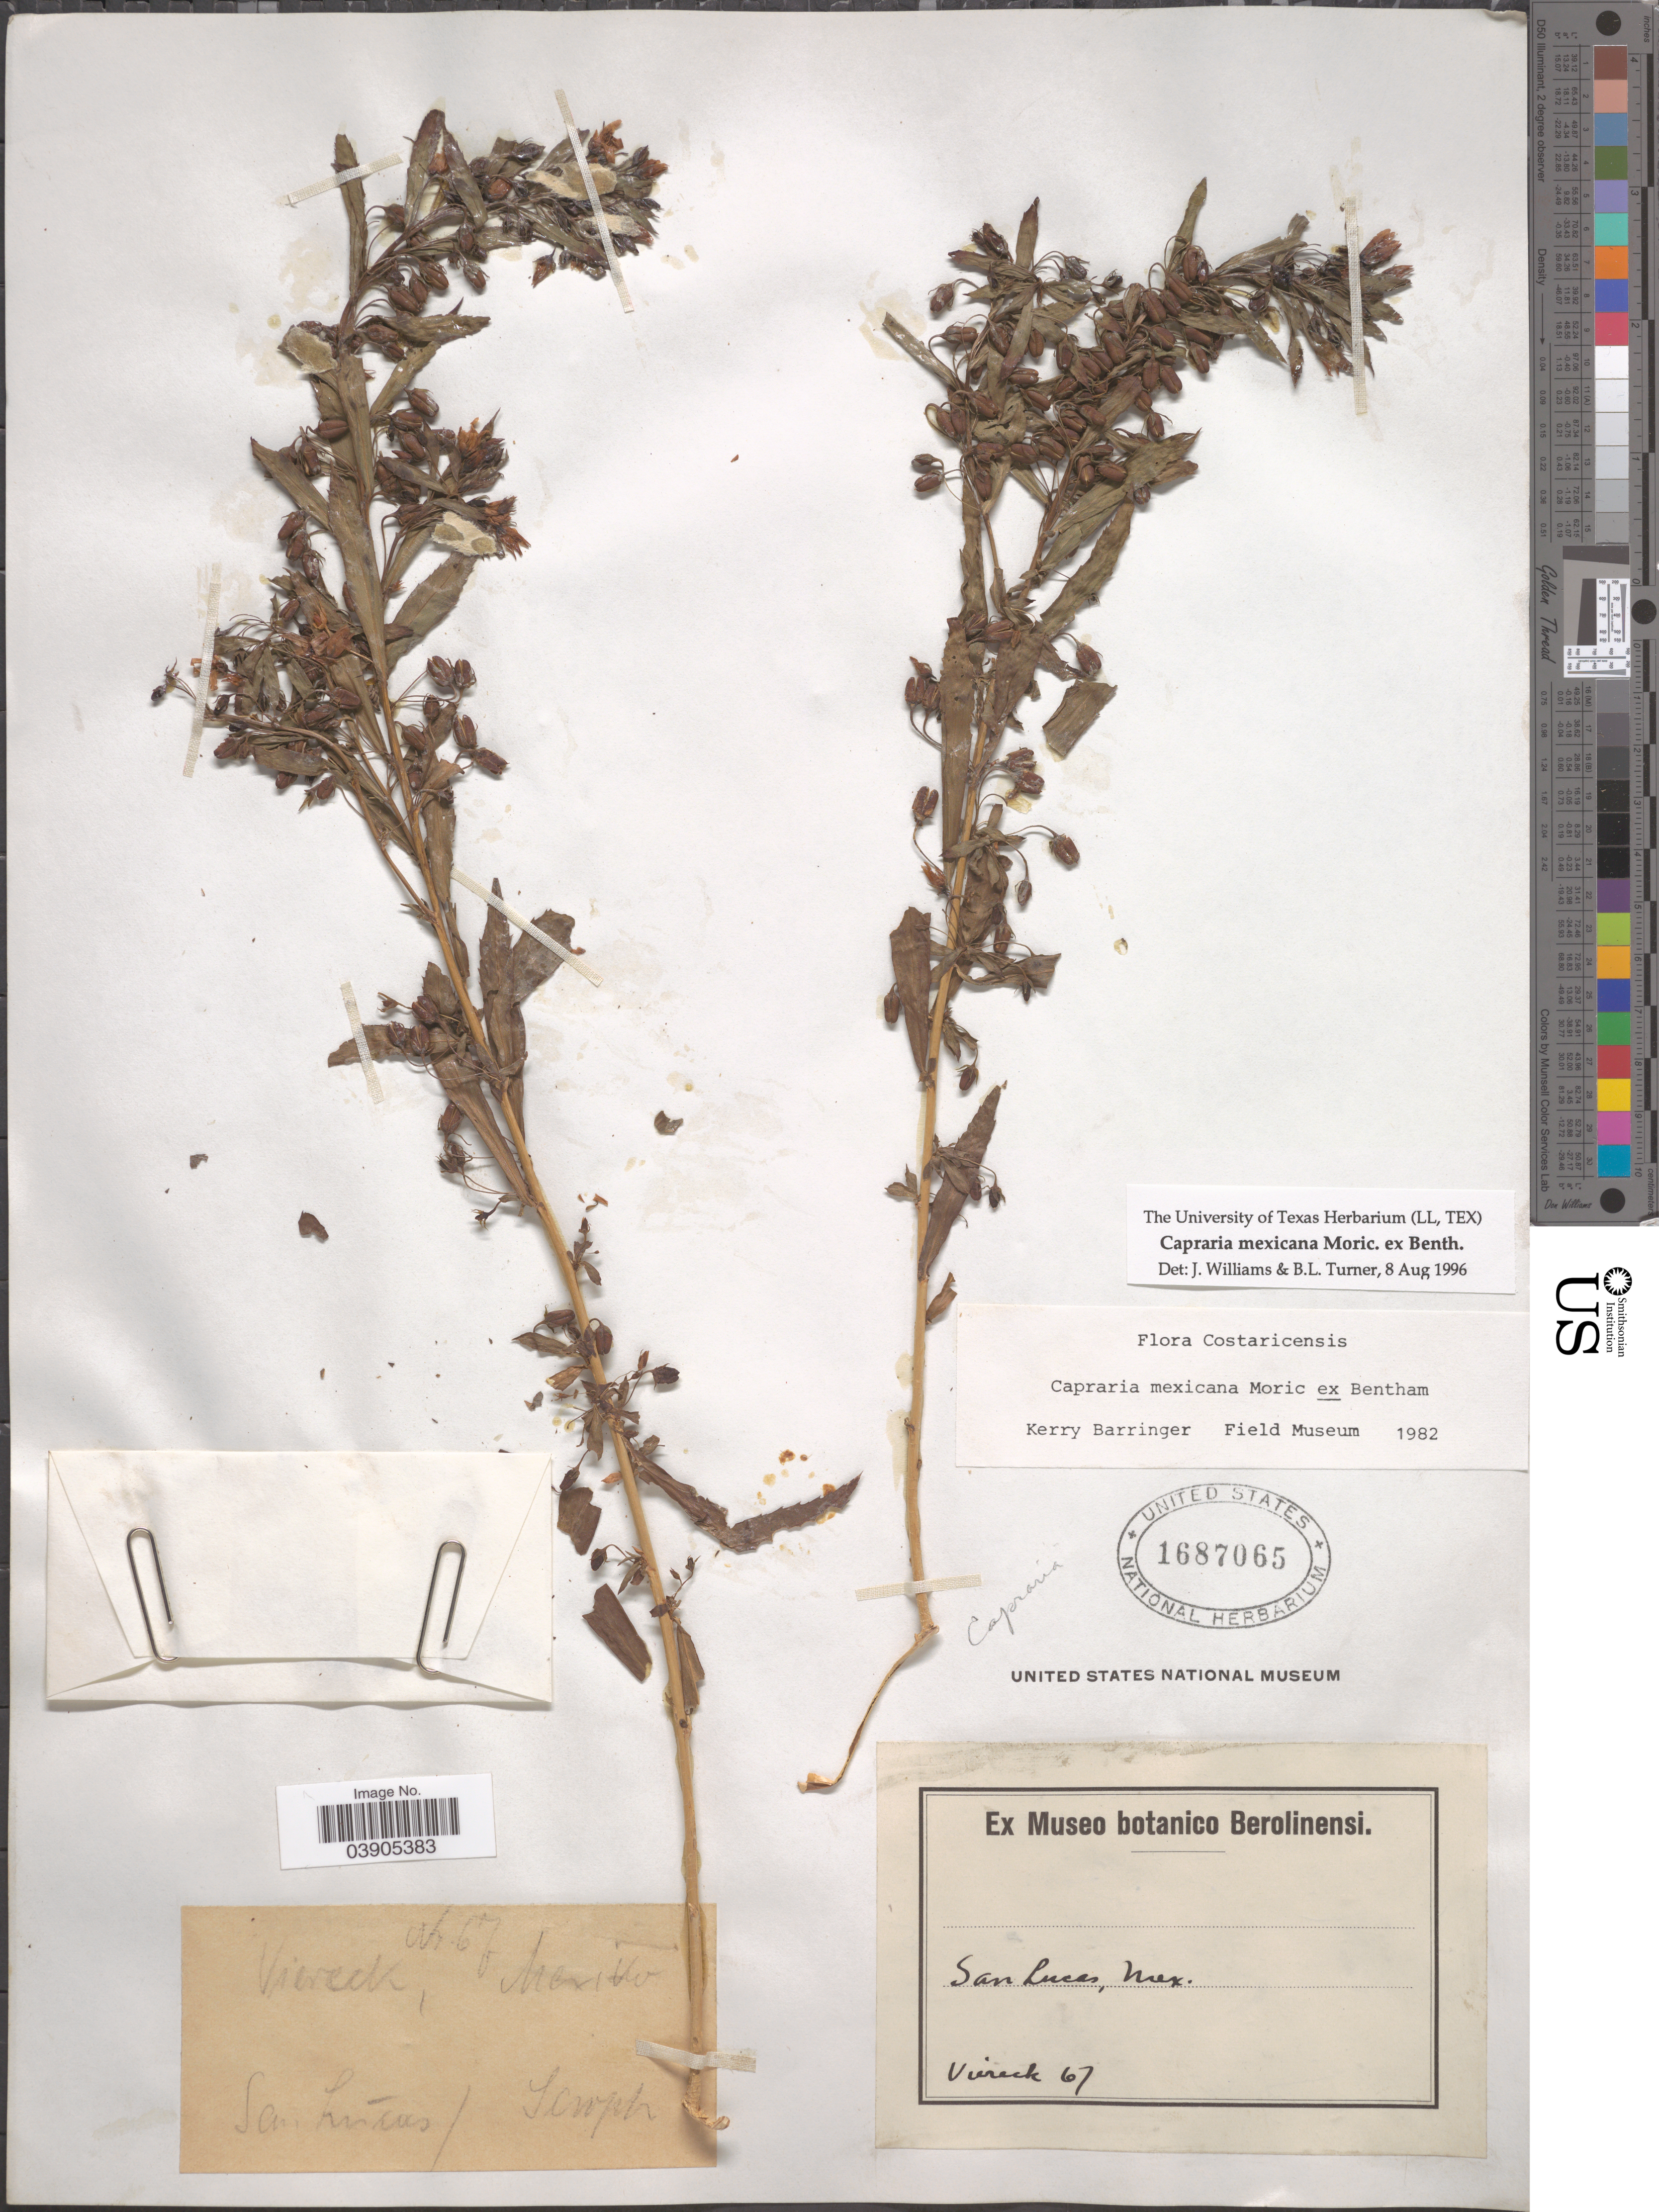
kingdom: Plantae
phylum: Tracheophyta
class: Magnoliopsida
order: Lamiales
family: Scrophulariaceae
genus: Capraria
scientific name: Capraria mexicana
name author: Moric. ex Benth.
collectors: -. Viereck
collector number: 67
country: Mexico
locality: San Lúcas.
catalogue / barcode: US 1687065